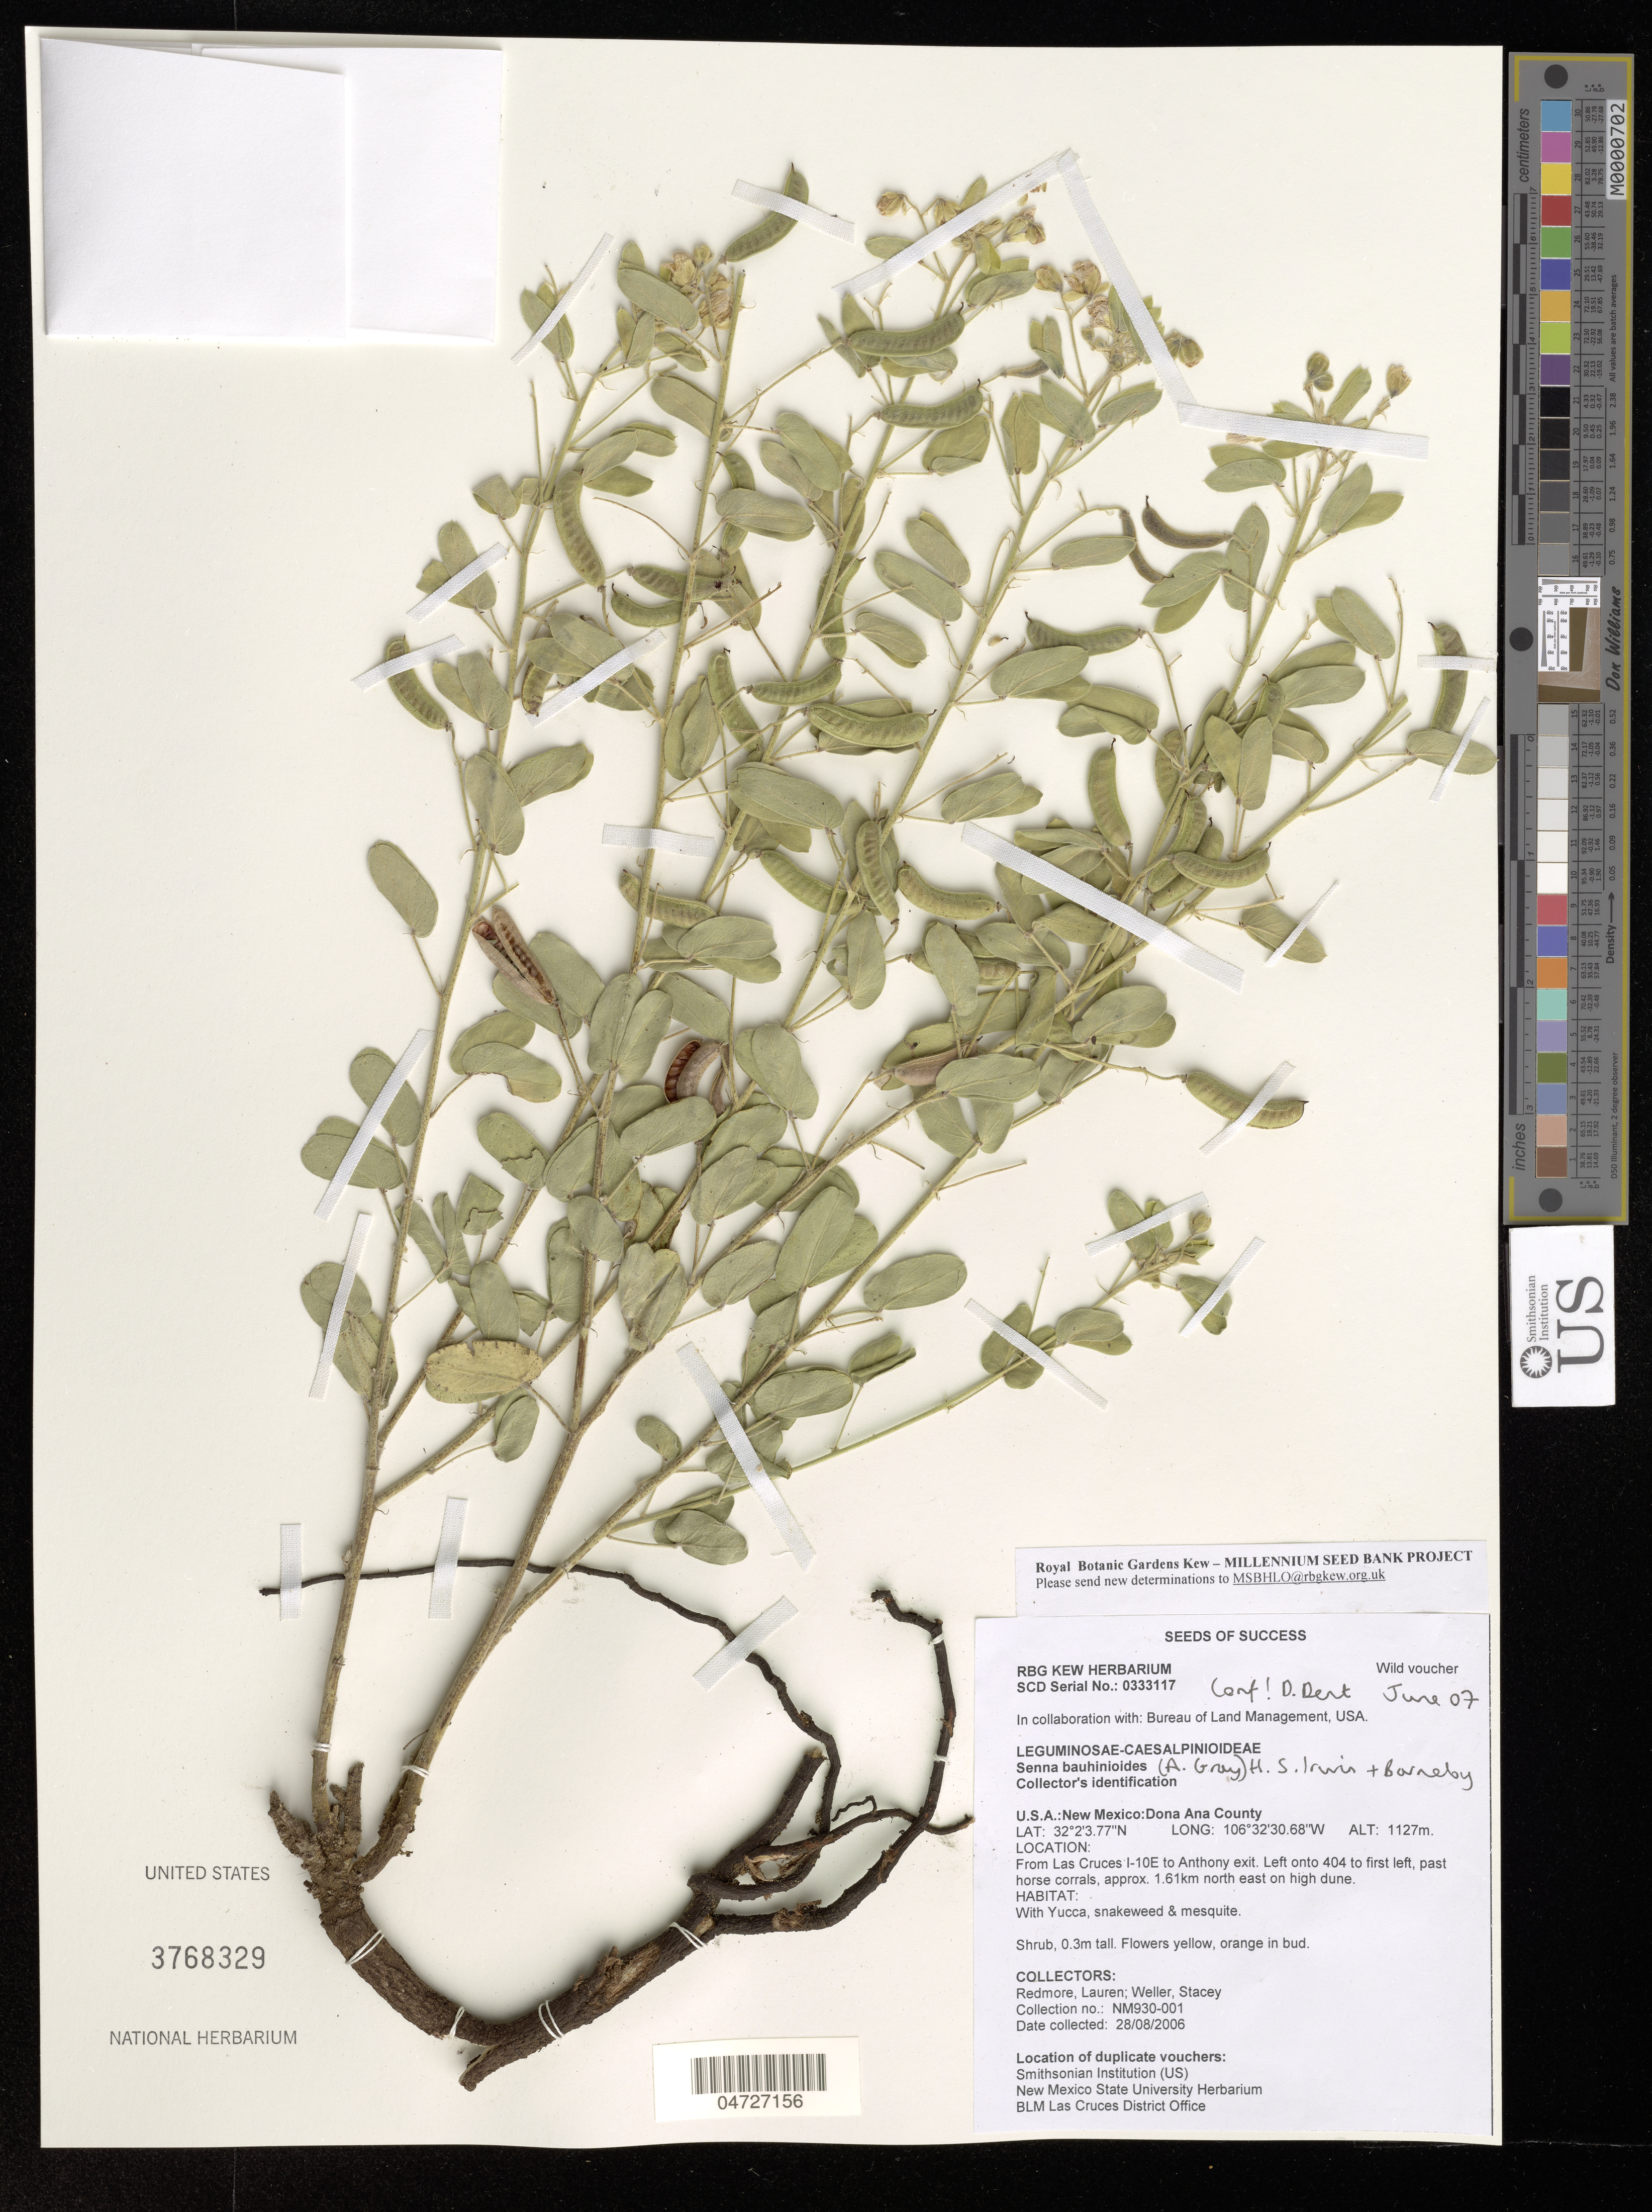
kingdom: Plantae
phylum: Tracheophyta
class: Magnoliopsida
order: Fabales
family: Fabaceae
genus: Senna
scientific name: Senna bauhinioides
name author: (A. Gray) H.S. Irwin & Barneby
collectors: L. Redmore & S. Weller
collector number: NM930-001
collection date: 2006-08-28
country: United States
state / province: New Mexico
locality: Dona Ana County. From Las Cruces I-10E to Anthony exit. Left onto 404 to first left, past horse corrals, approx. 1.61km north east on high dune.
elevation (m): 1127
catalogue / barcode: US 3768329